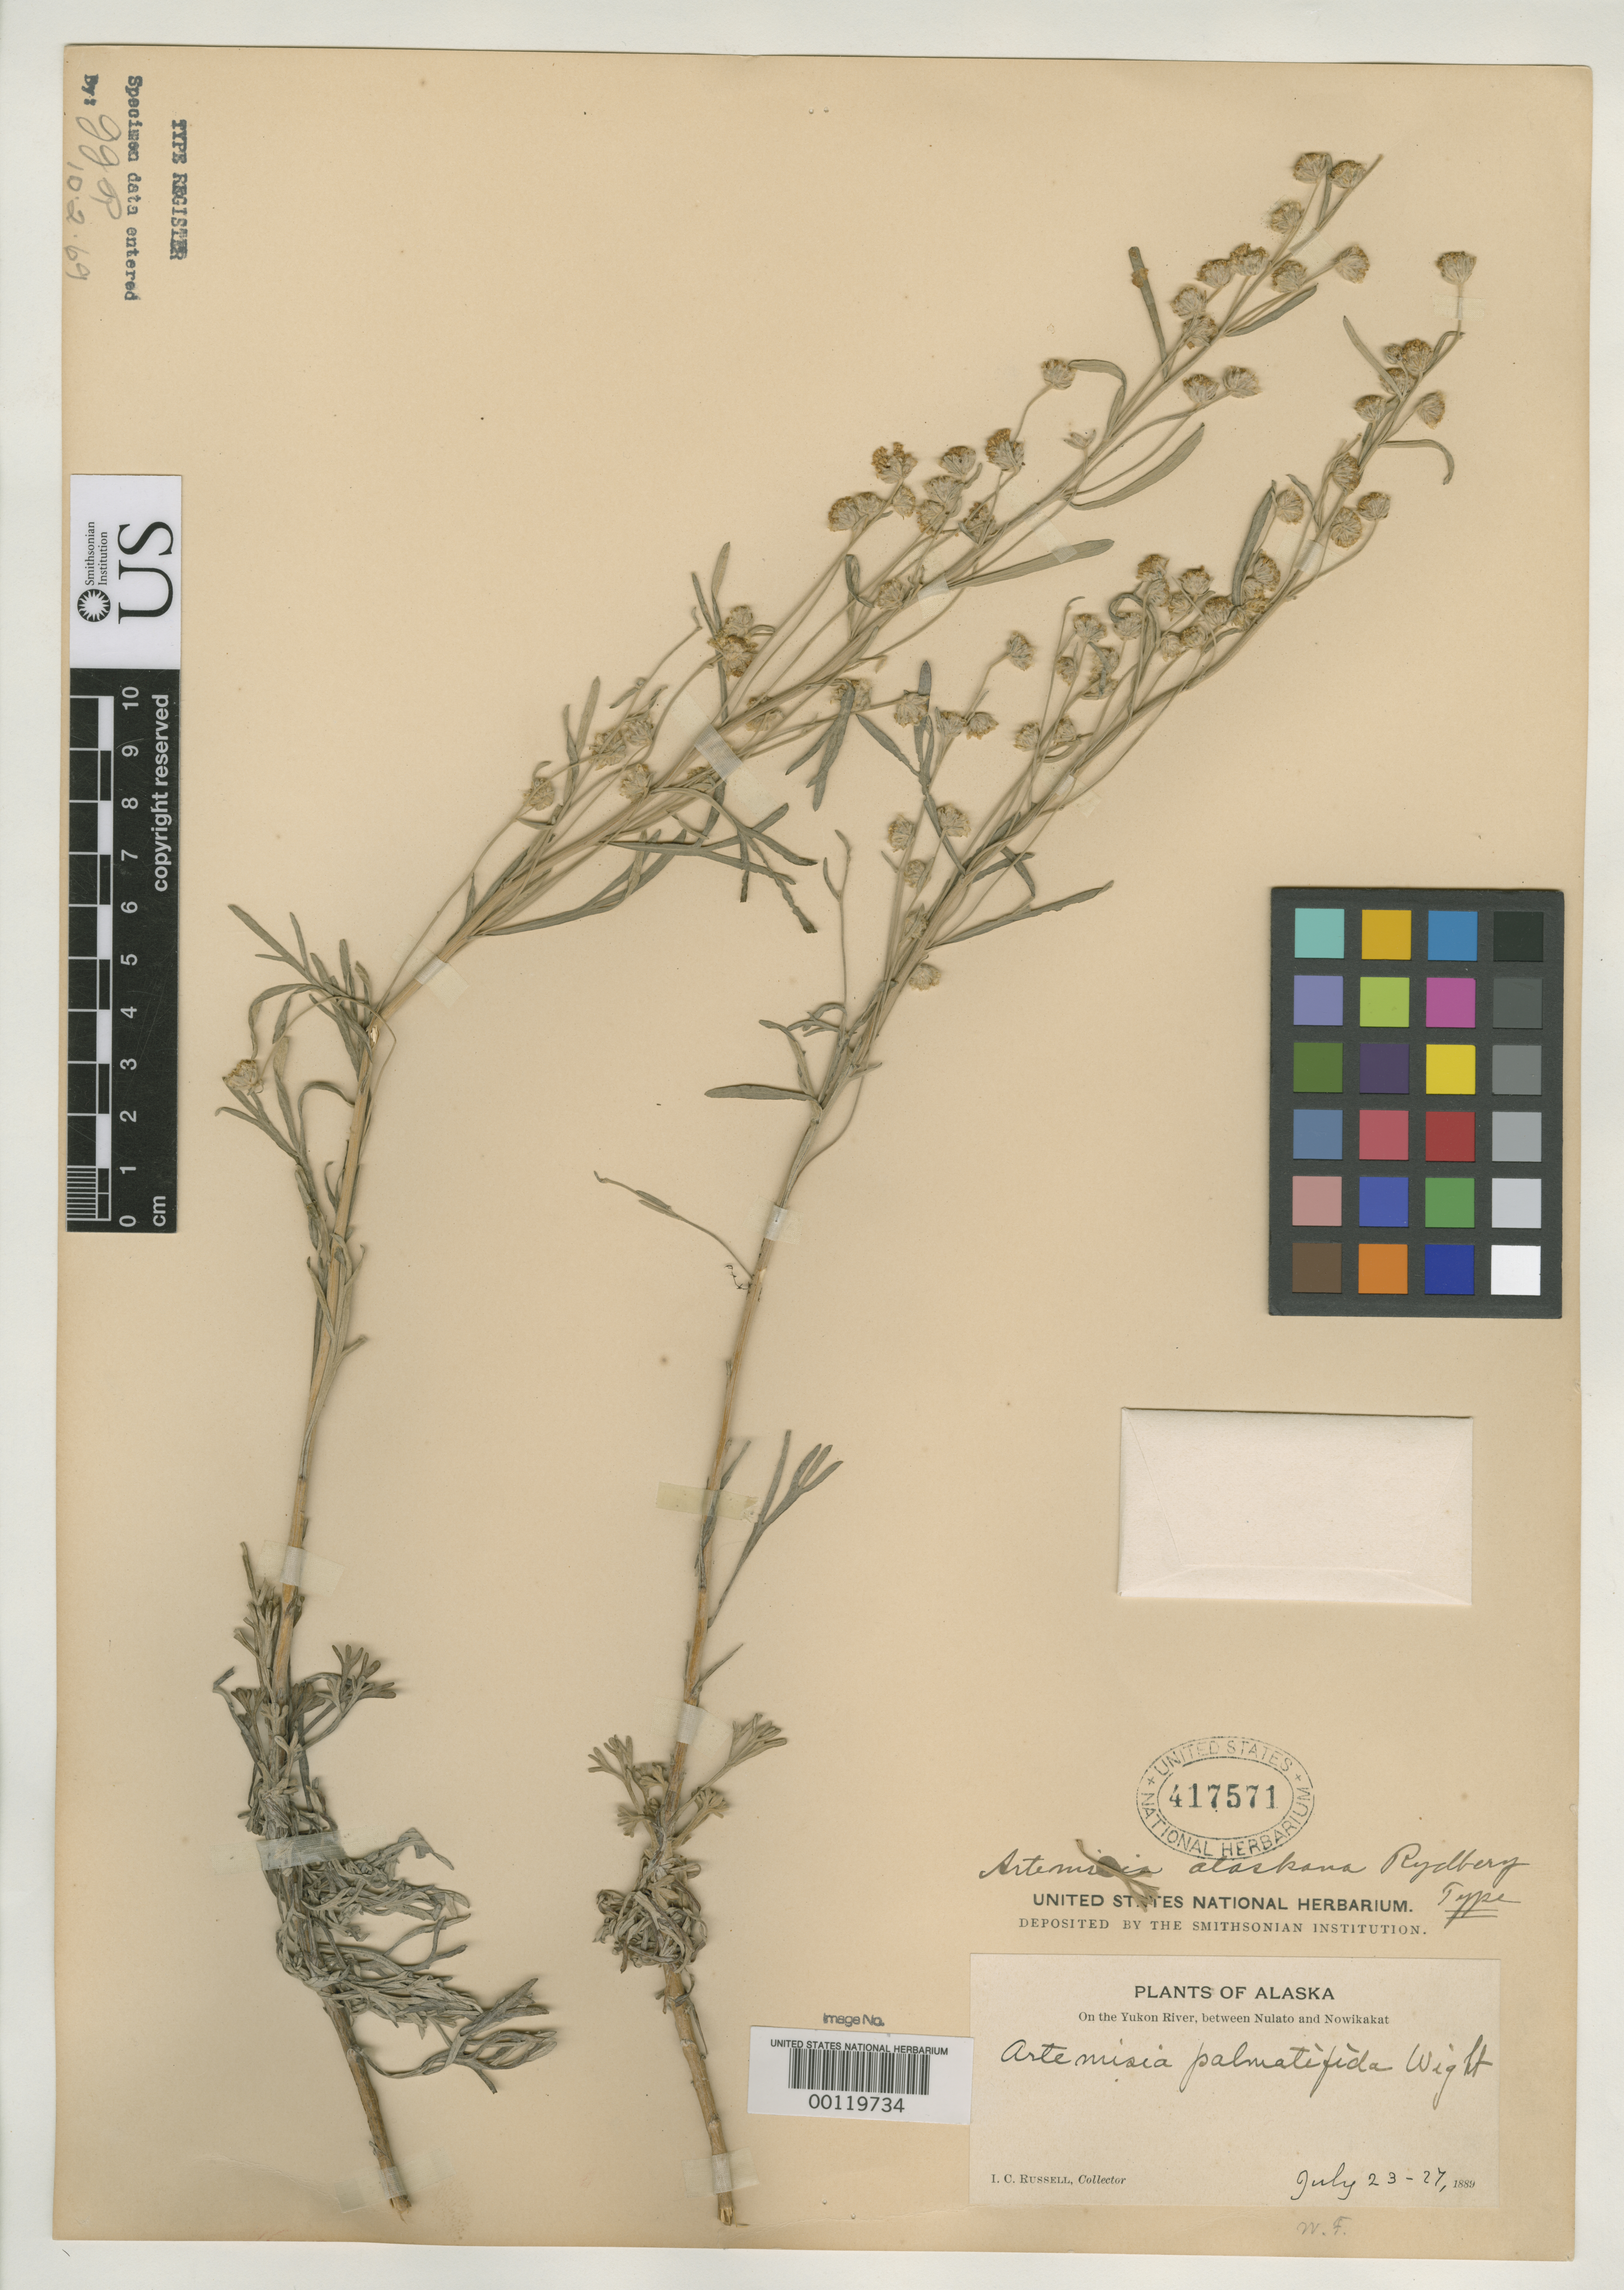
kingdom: Plantae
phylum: Tracheophyta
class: Magnoliopsida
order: Asterales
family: Asteraceae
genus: Artemisia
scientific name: Artemisia alaskana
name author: Rydb.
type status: Holotype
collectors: I. C. Russell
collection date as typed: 23 Jul 1889 to 29 Jul 1889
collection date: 1889-07-23/1889-07-29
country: United States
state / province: Alaska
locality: Yukon River, between Nulato and Nowikakat.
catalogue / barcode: US 417571